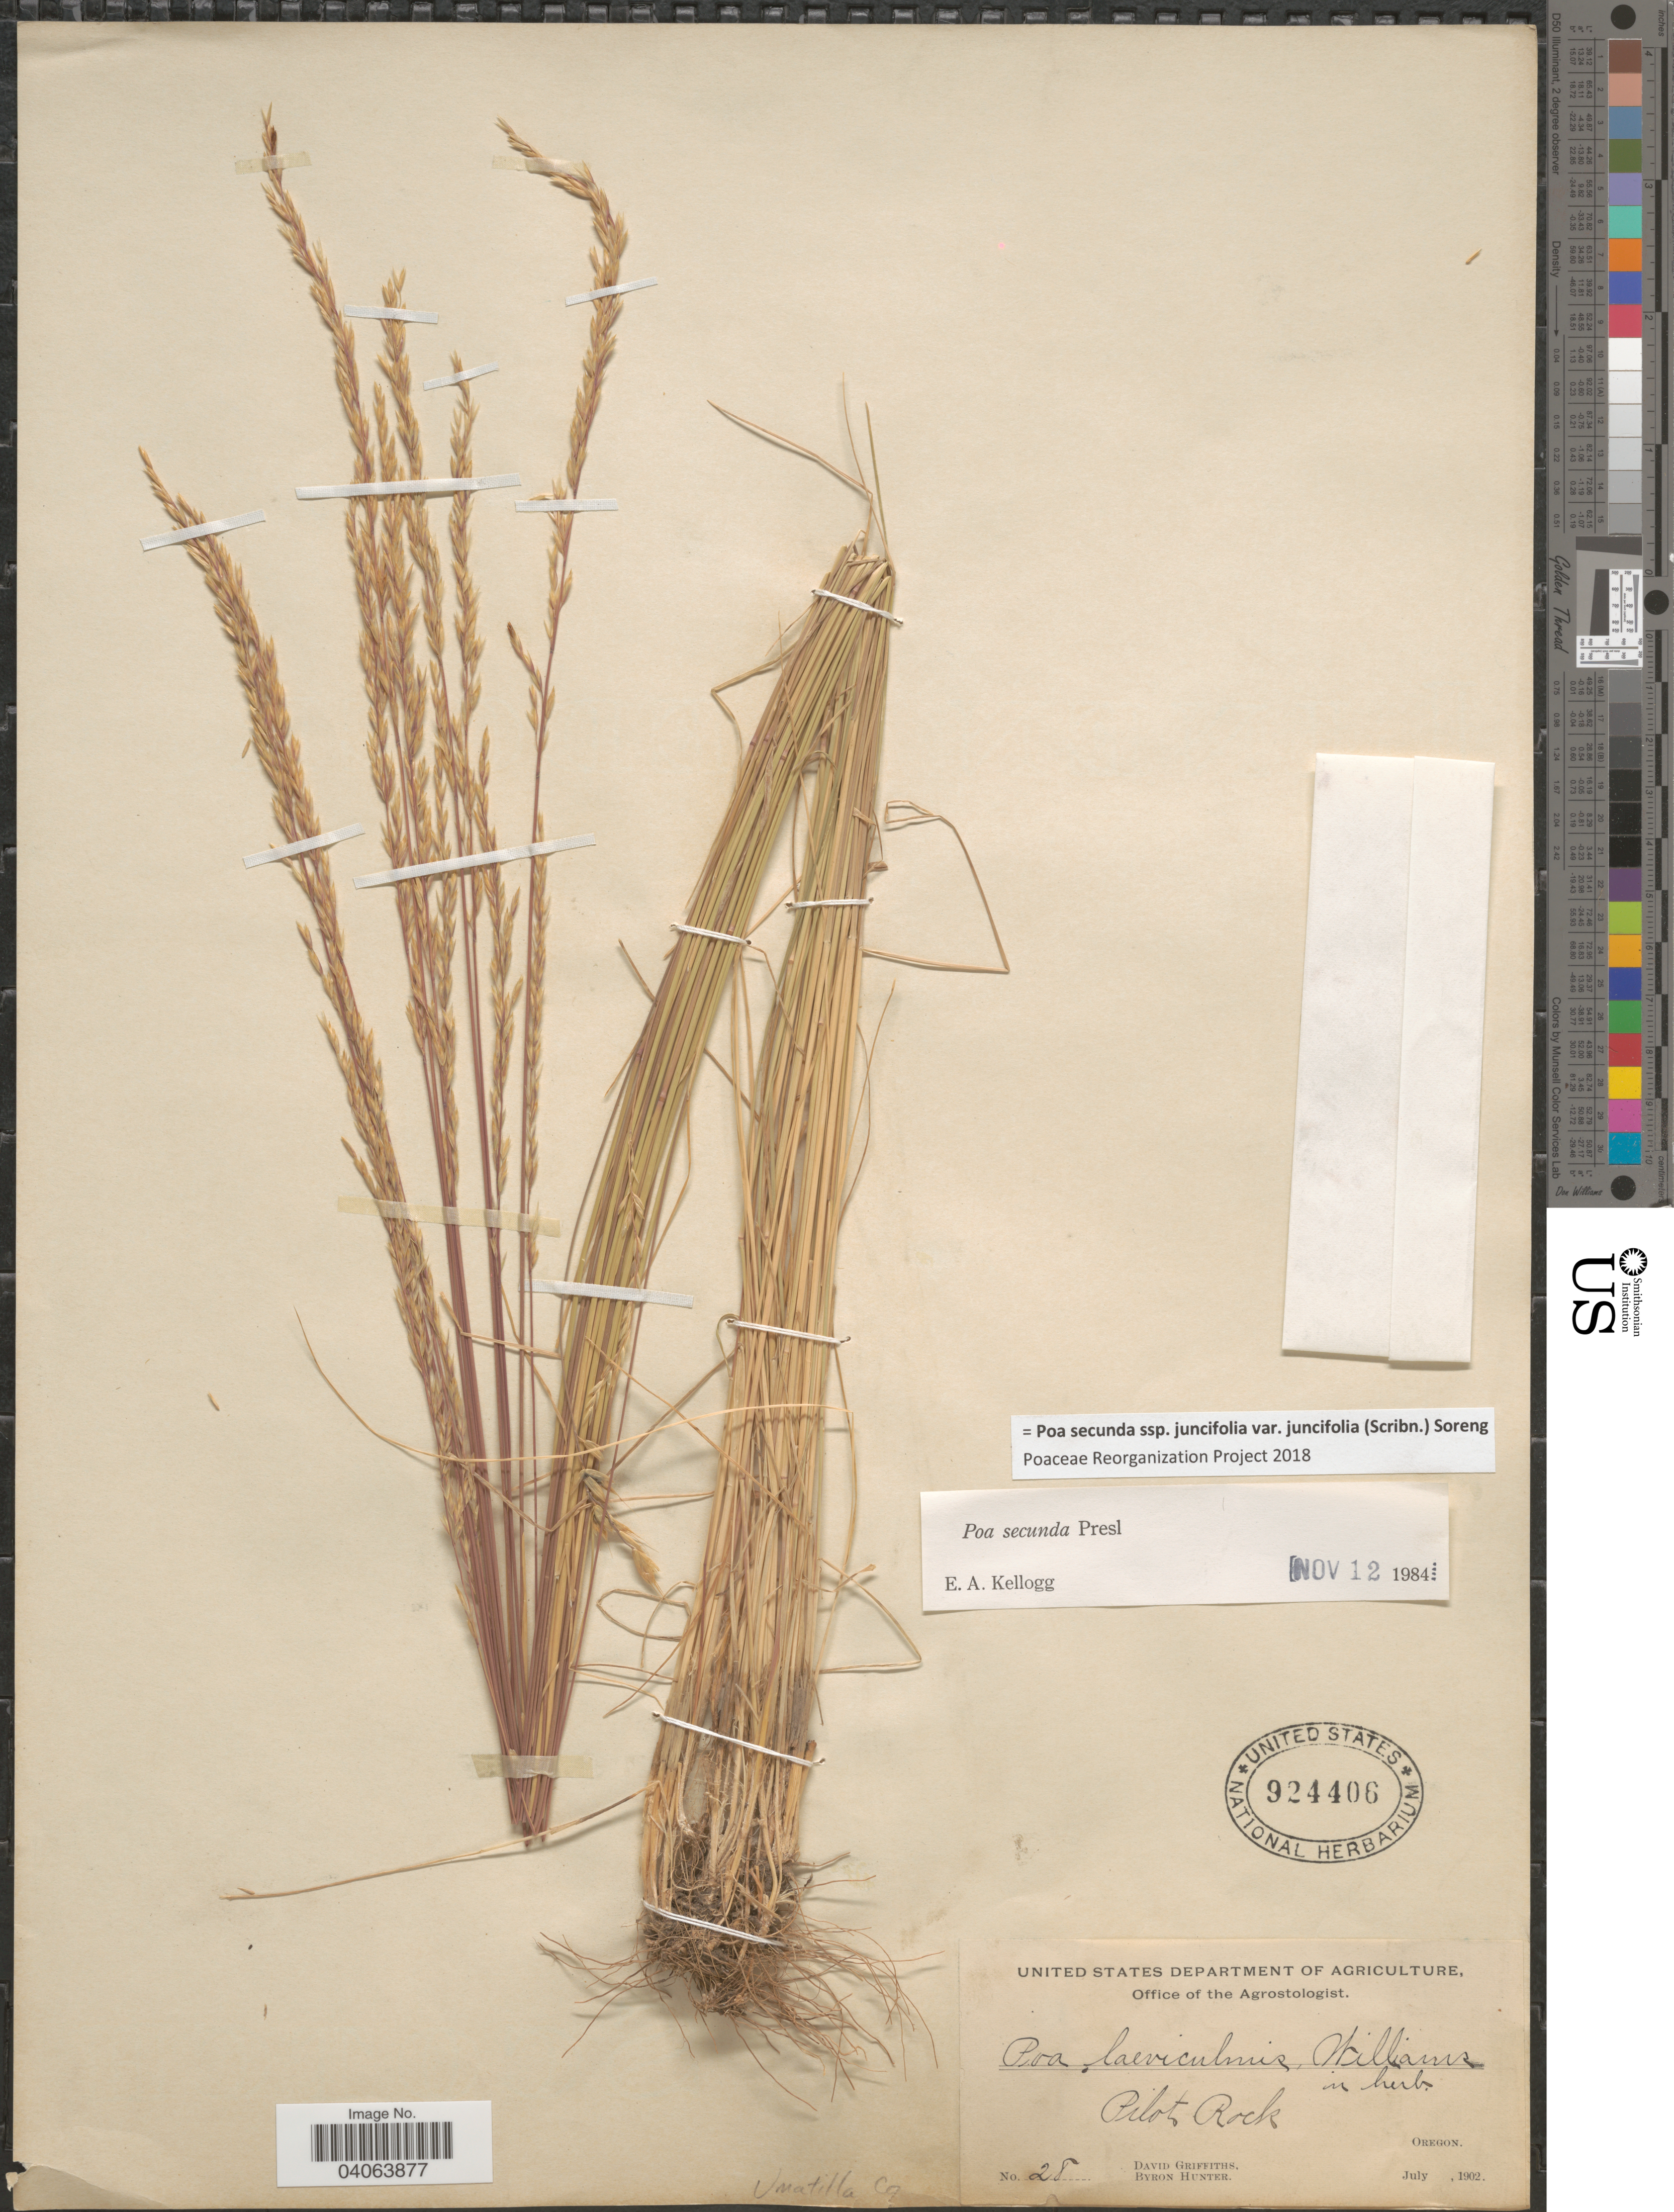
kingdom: Plantae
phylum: Tracheophyta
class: Liliopsida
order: Poales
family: Poaceae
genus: Poa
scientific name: Poa secunda subsp. juncifolia var. juncifolia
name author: (Scribn.) Soreng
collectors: D. Griffiths & B. Hunter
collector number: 28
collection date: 1902-07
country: United States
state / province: Oregon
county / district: Umatilla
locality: Pilot Rock. Umatilla Co.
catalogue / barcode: US 924406